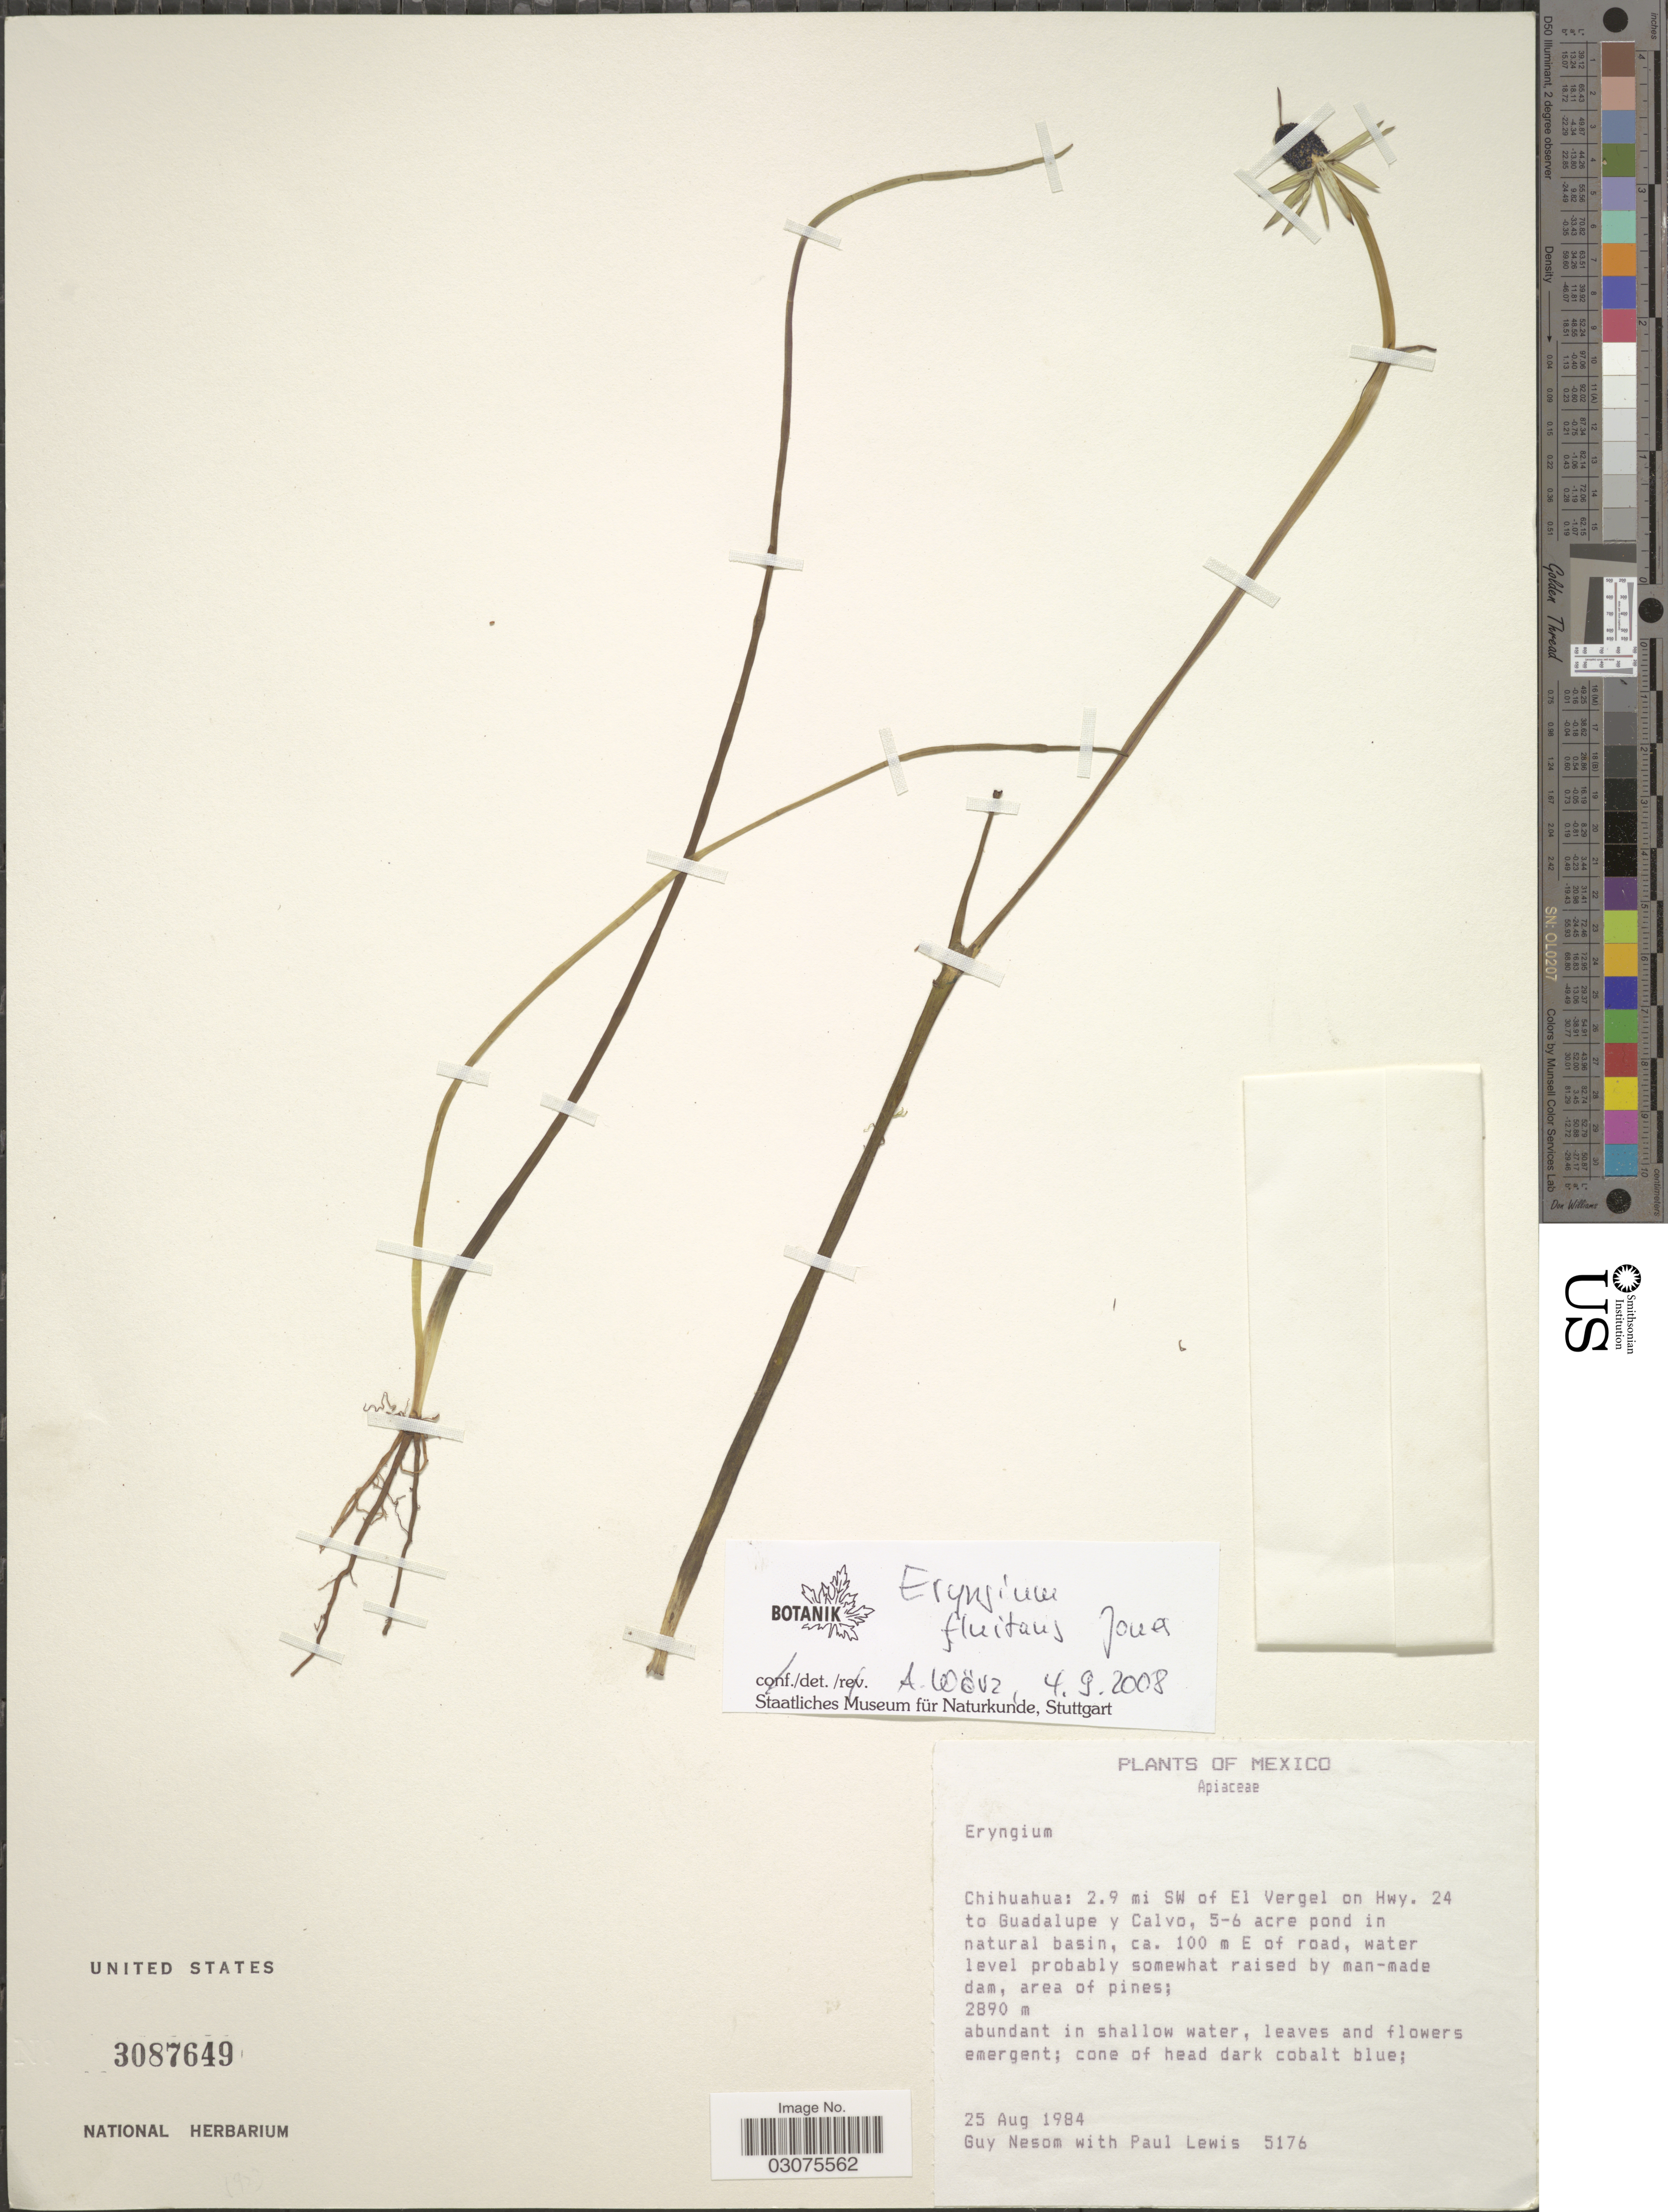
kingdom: Plantae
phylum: Tracheophyta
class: Magnoliopsida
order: Apiales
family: Apiaceae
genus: Eryngium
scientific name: Eryngium fluitans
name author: M.E. Jones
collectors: G. Nesom & P. O. Lewis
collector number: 5176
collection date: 1984-08-25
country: Mexico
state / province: Chihuahua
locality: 2.9 mi SW of El Vergel on Hwy. 24 to Guadalupe y Calvo, 5-6 acre pond in natural basin, ca. 100 m E of road.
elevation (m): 2890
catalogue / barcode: US 3087649